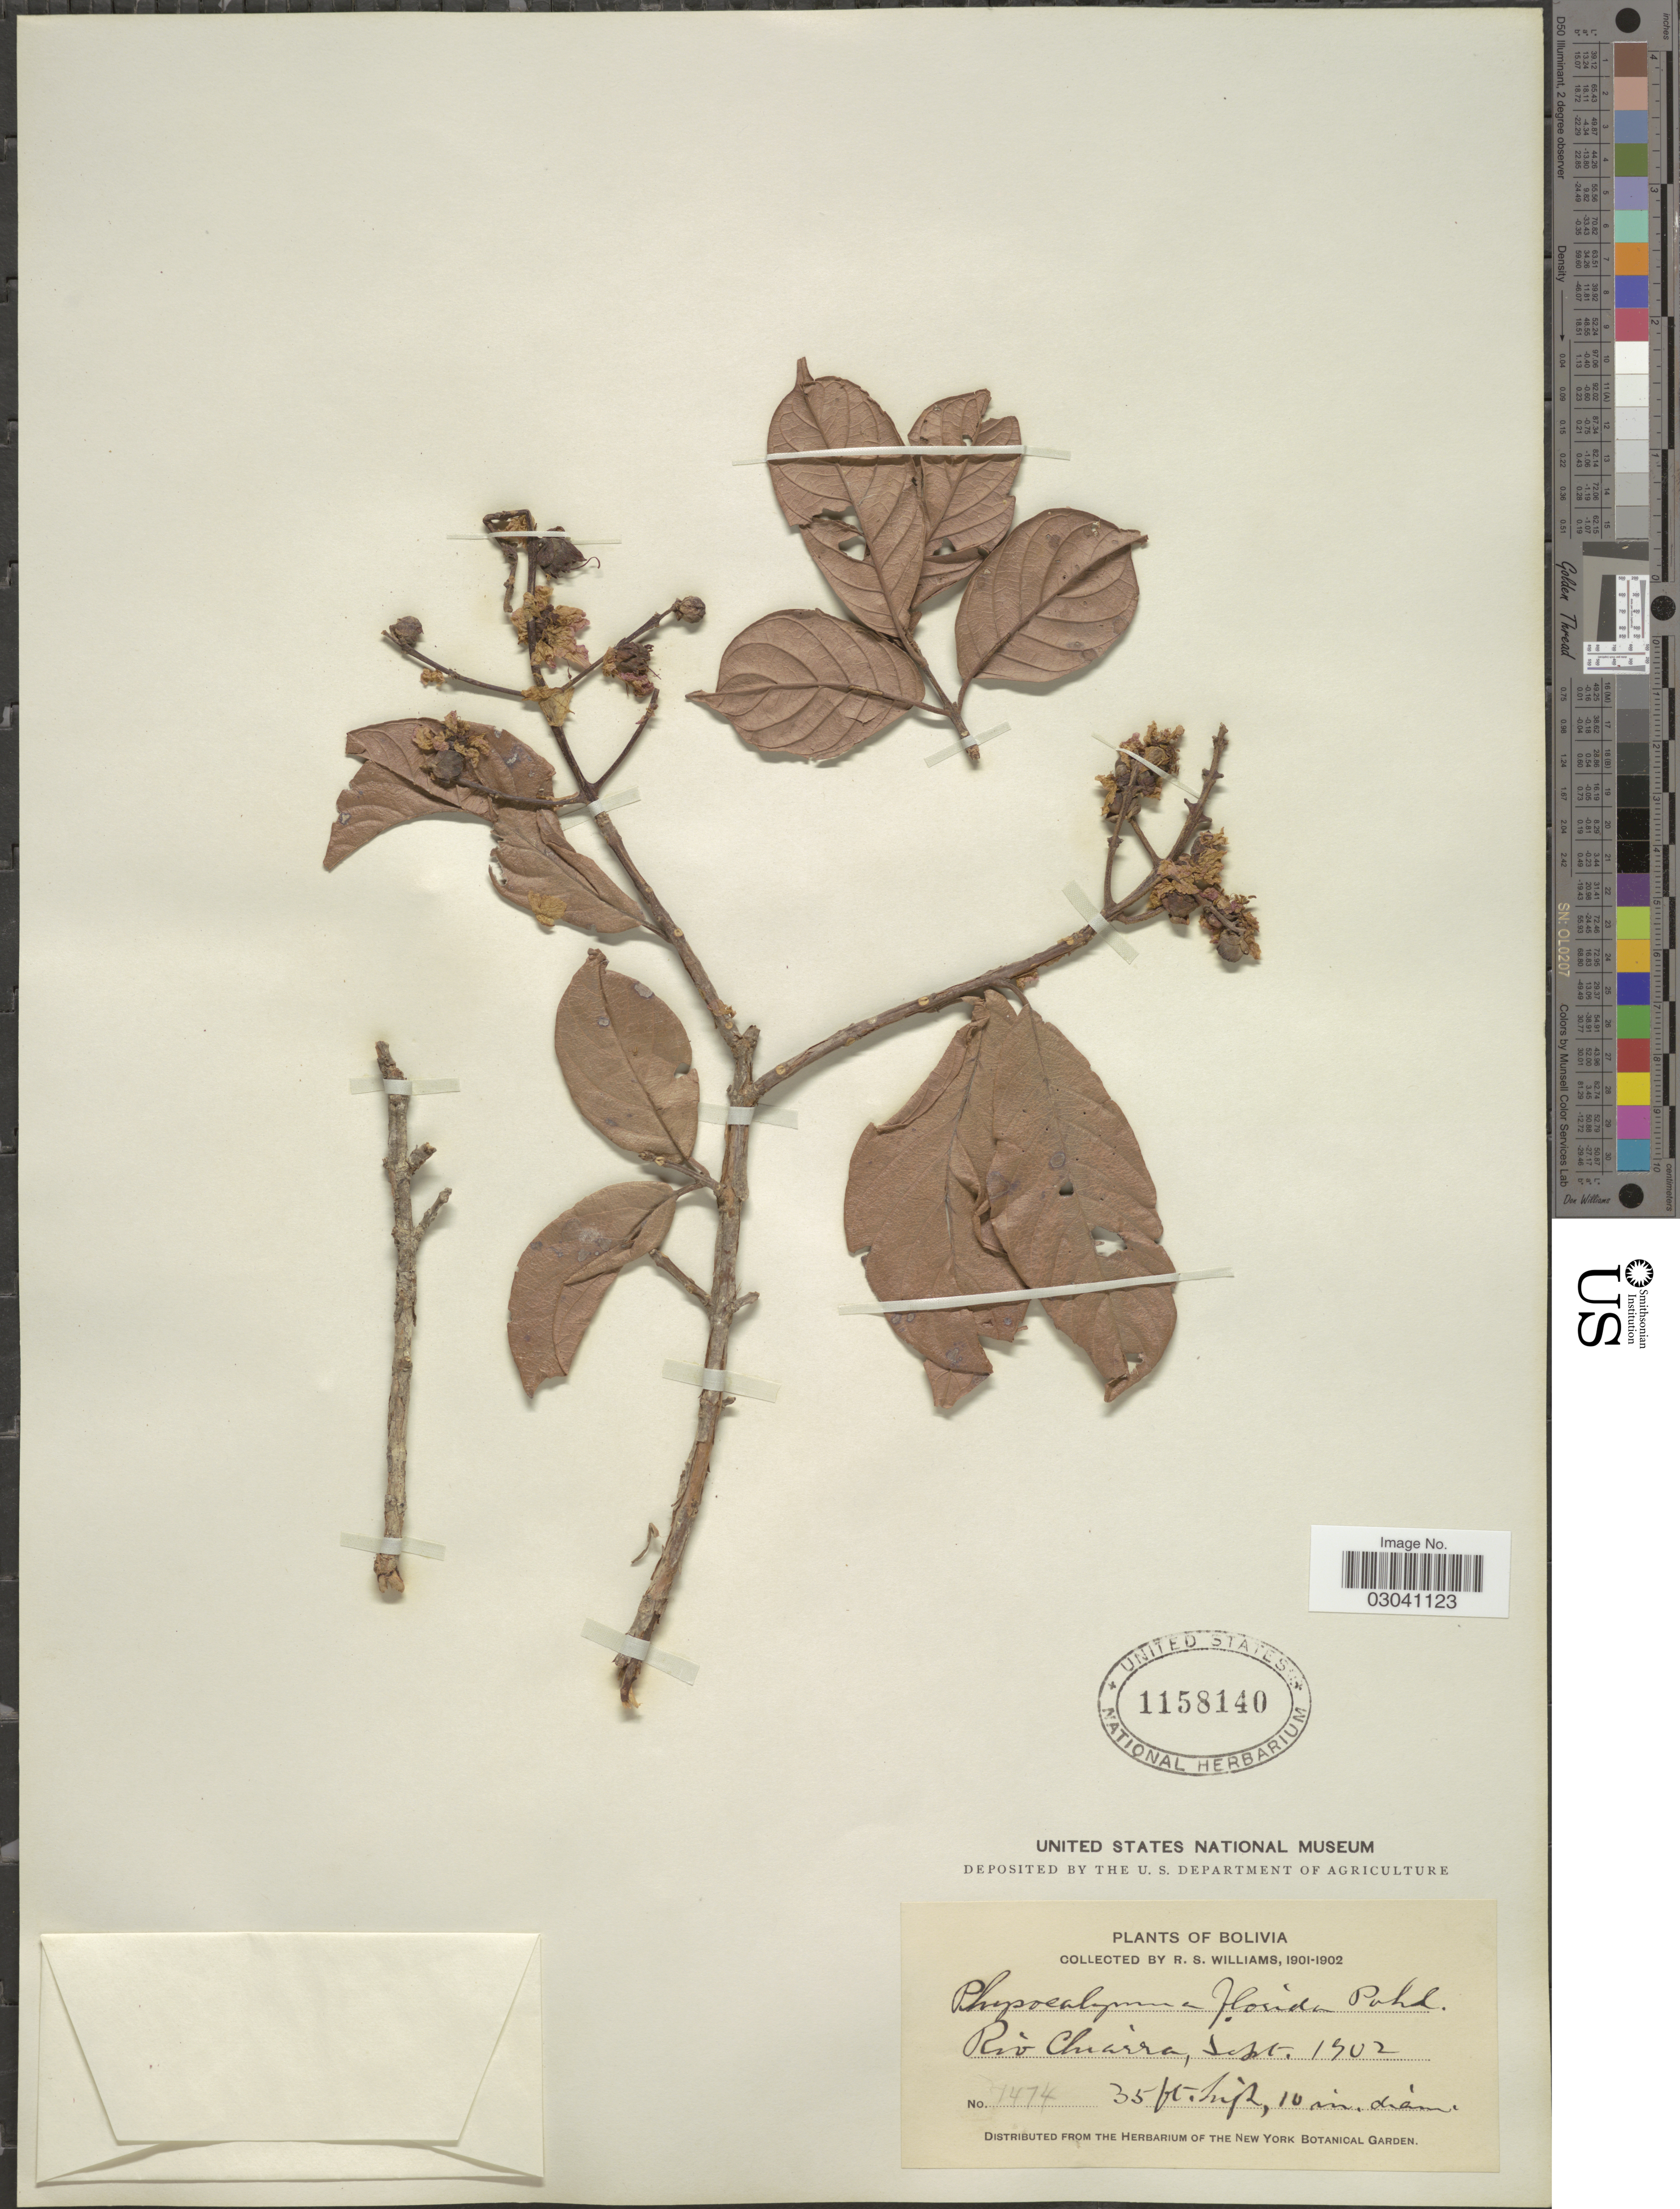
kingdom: Plantae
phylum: Tracheophyta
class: Magnoliopsida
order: Myrtales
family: Lythraceae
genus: Physocalymma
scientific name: Physocalymma scaberrimum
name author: Pohl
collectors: R. S. Williams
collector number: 1474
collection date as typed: Sept. 1902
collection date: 1902-09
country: Bolivia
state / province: La Paz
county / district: Franz Tamayo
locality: Rio Chiarra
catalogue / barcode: US 1158140